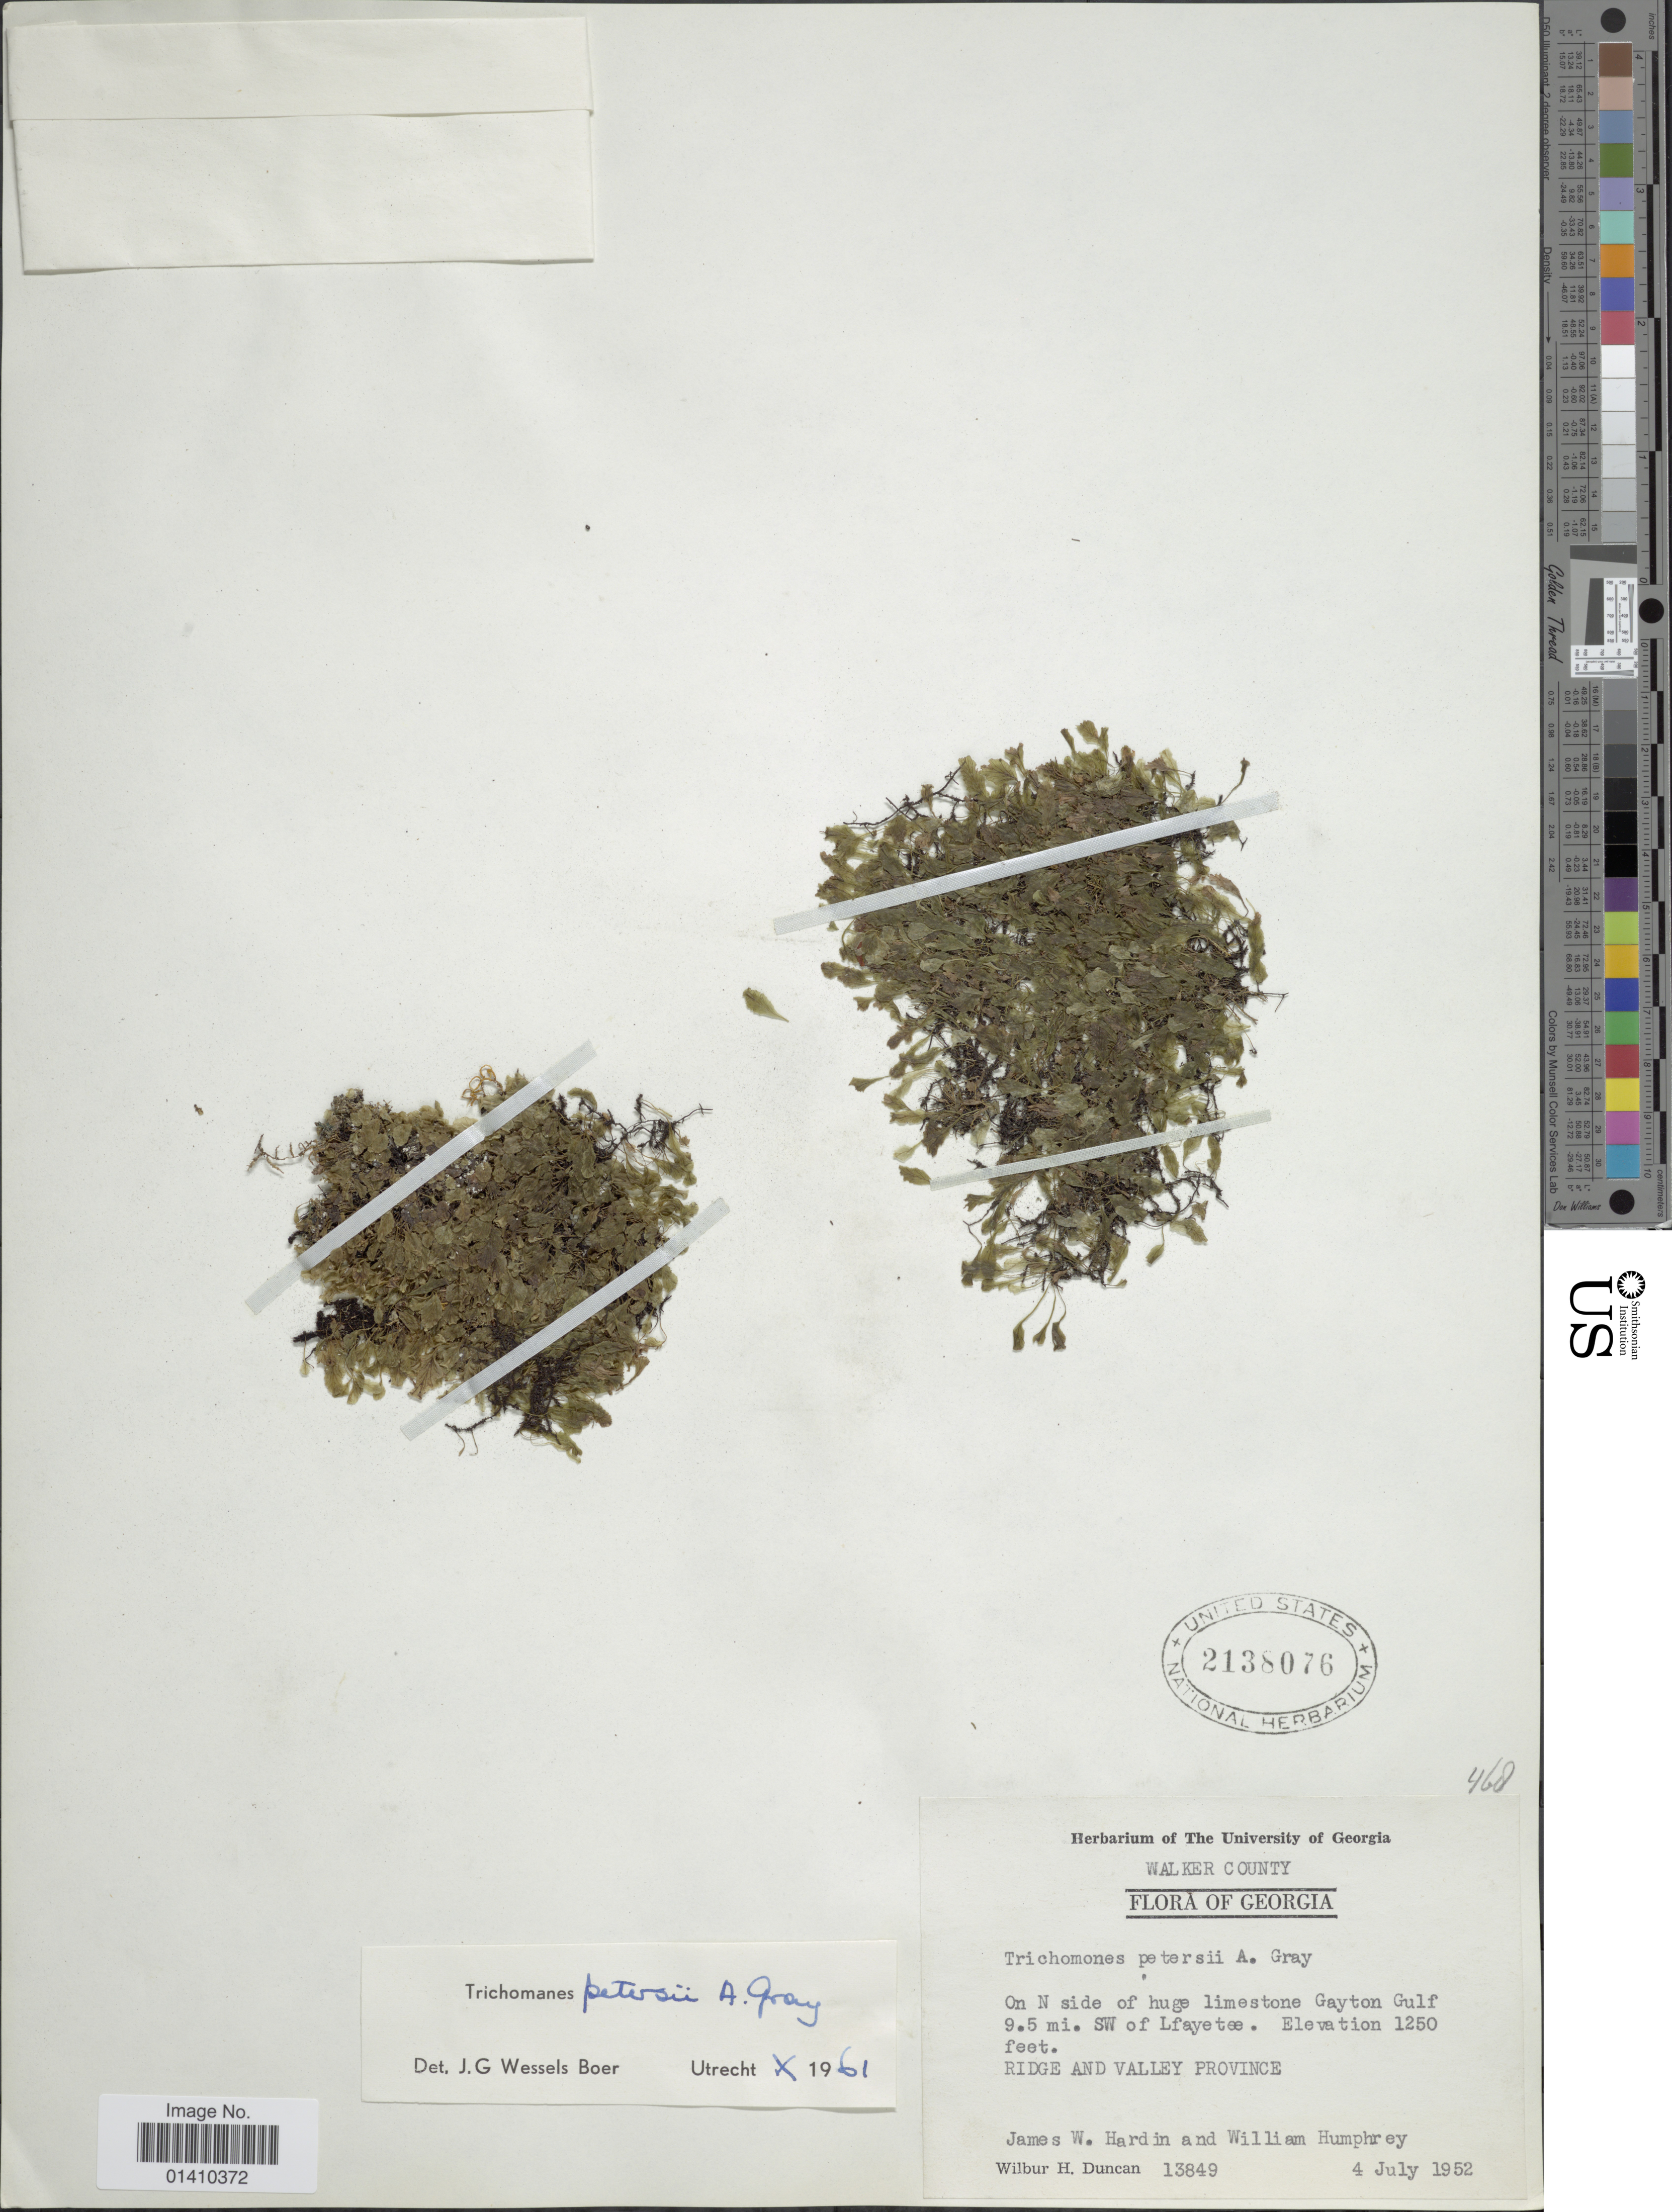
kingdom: Plantae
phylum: Tracheophyta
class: Polypodiopsida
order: Hymenophyllales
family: Hymenophyllaceae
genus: Didymoglossum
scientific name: Didymoglossum petersii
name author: (A. Gray) Copel.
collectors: J. W. Hardin, W. Humphrey & W. H. Duncan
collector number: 13849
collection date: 1952-07-04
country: United States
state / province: Georgia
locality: Walker County. On N side of huge limestone Gayton Gulf 9.5 mi. SW of Lfayetee. Ridge and Valley Province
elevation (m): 381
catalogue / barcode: US 2138076